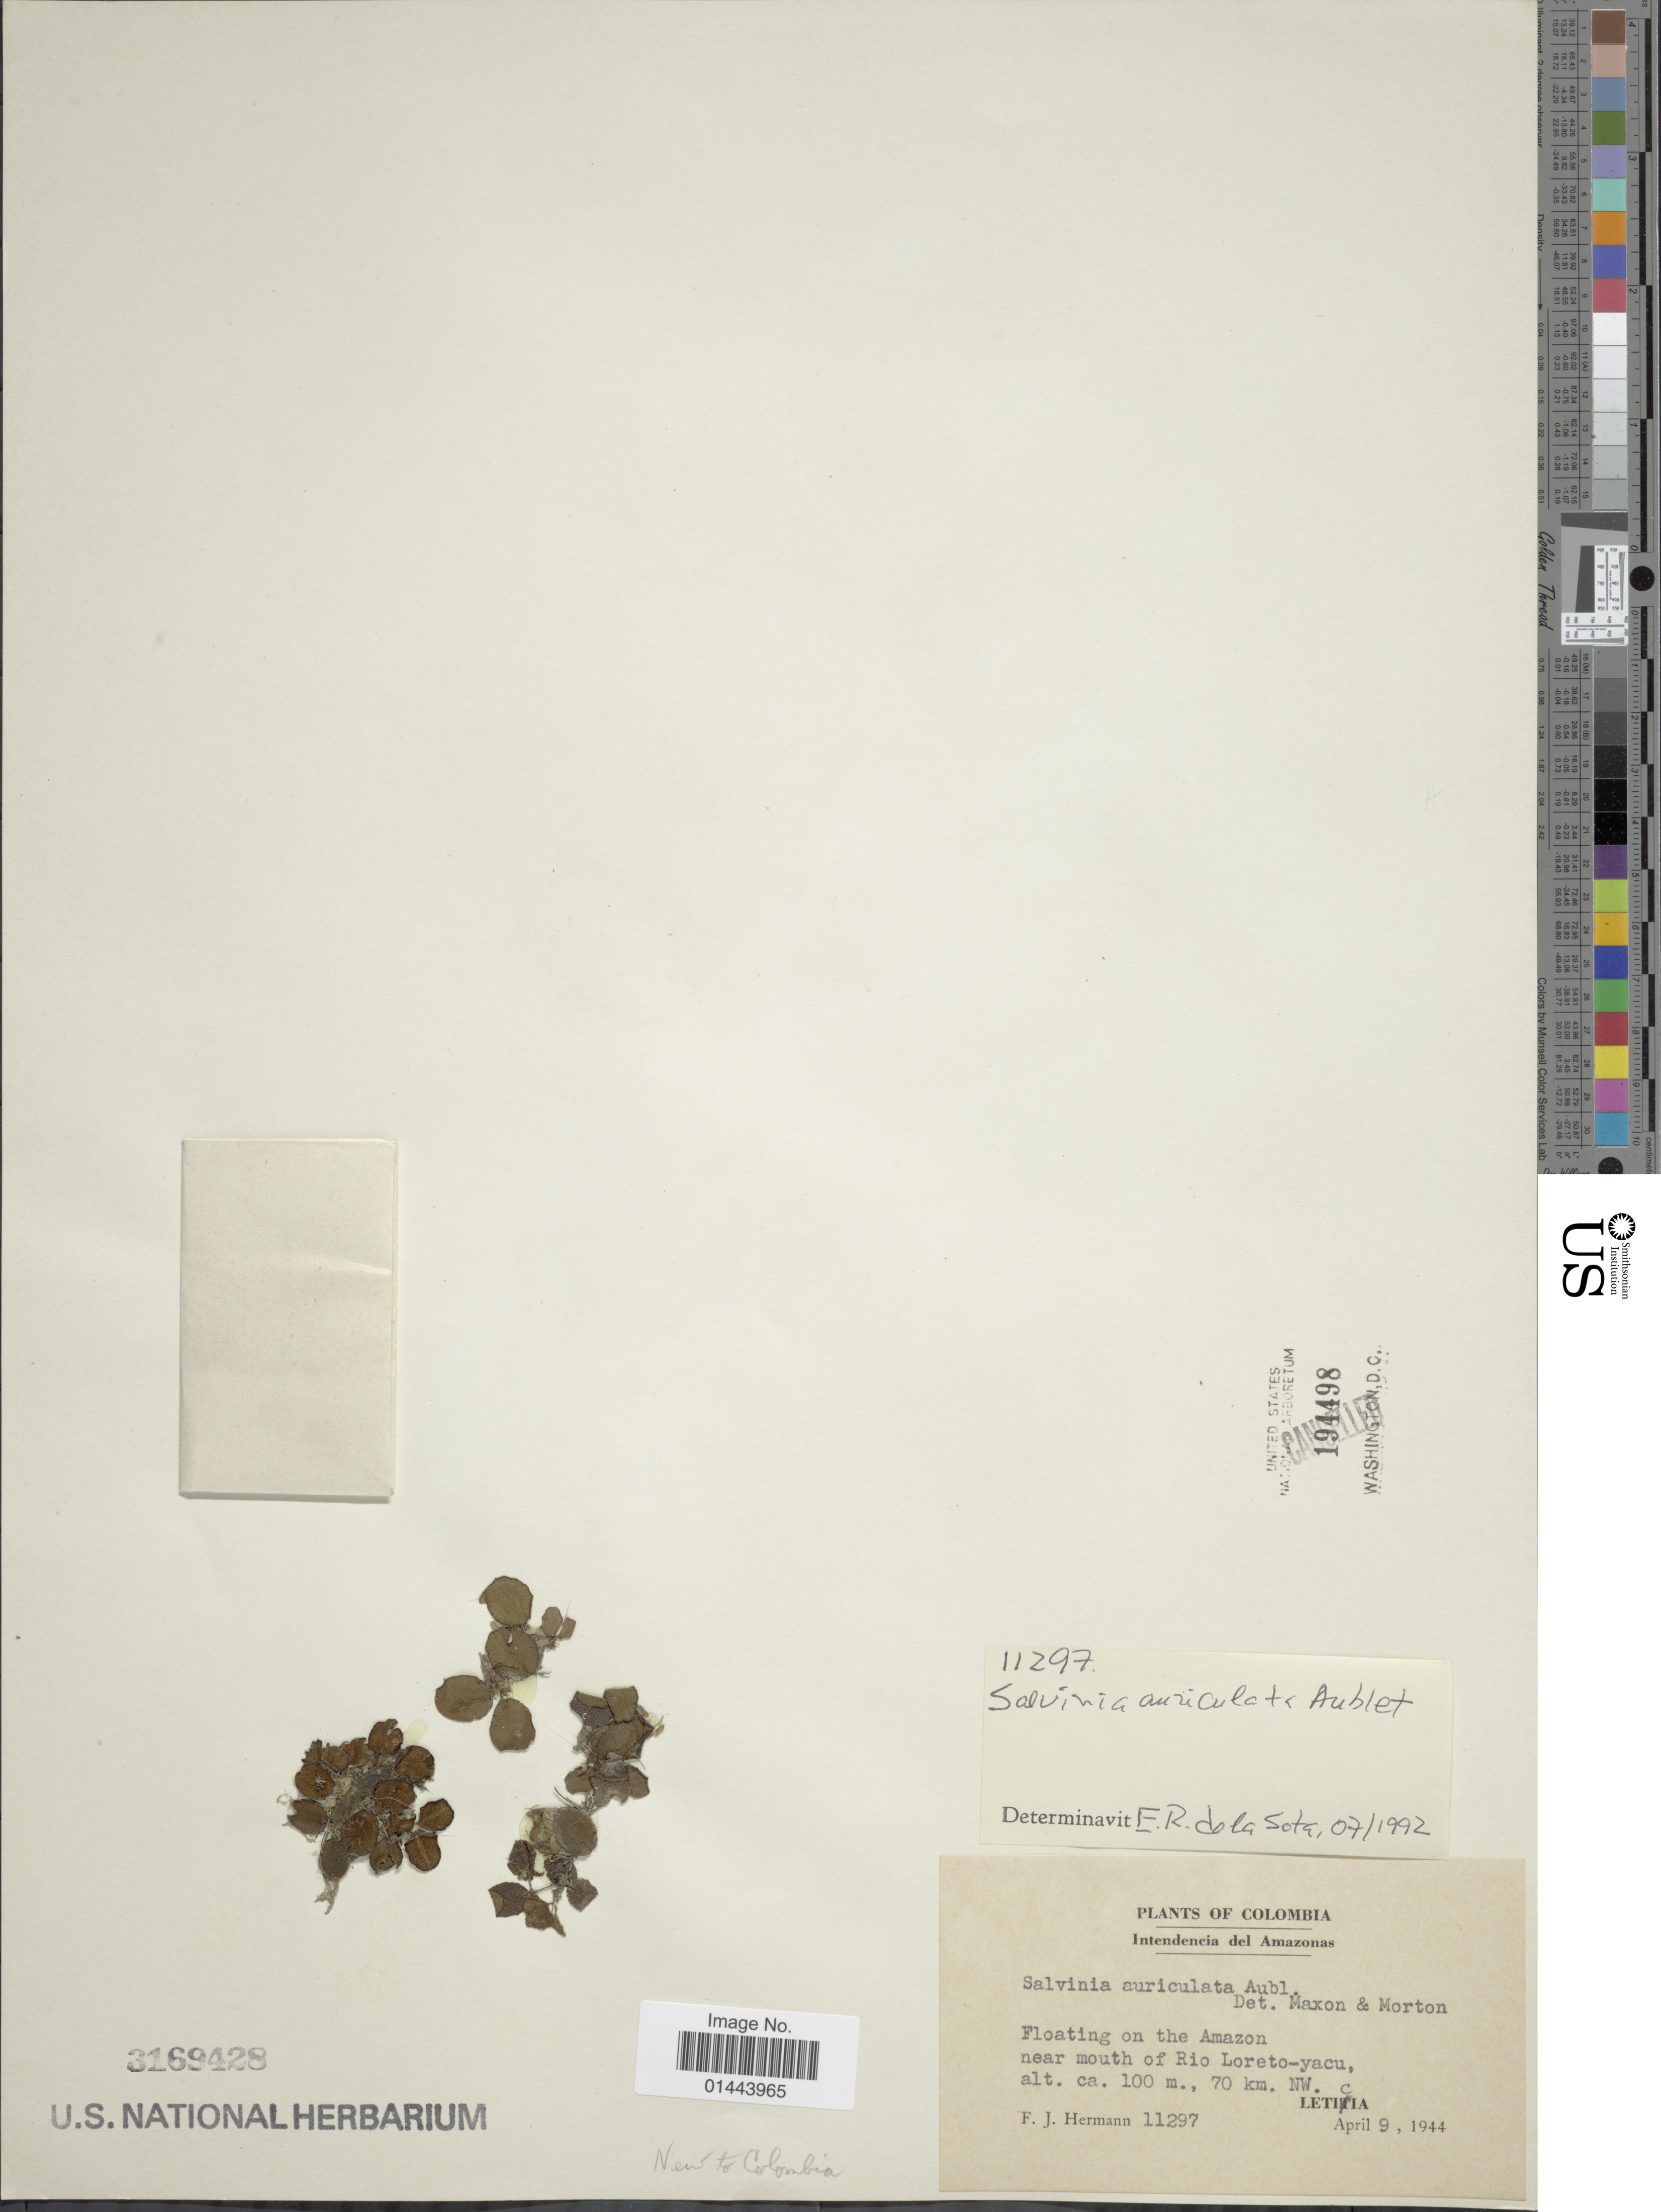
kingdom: Plantae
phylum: Tracheophyta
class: Polypodiopsida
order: Salviniales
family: Salviniaceae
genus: Salvinia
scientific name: Salvinia auriculata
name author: Aubl.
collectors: F. J. Hermann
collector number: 11297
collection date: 1944-04-09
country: Colombia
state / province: Amazônas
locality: Floating on the Amazon, near mouth of Rio Loreto-yacu, 70 km. NW. Leticia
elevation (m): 100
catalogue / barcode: US 3169428